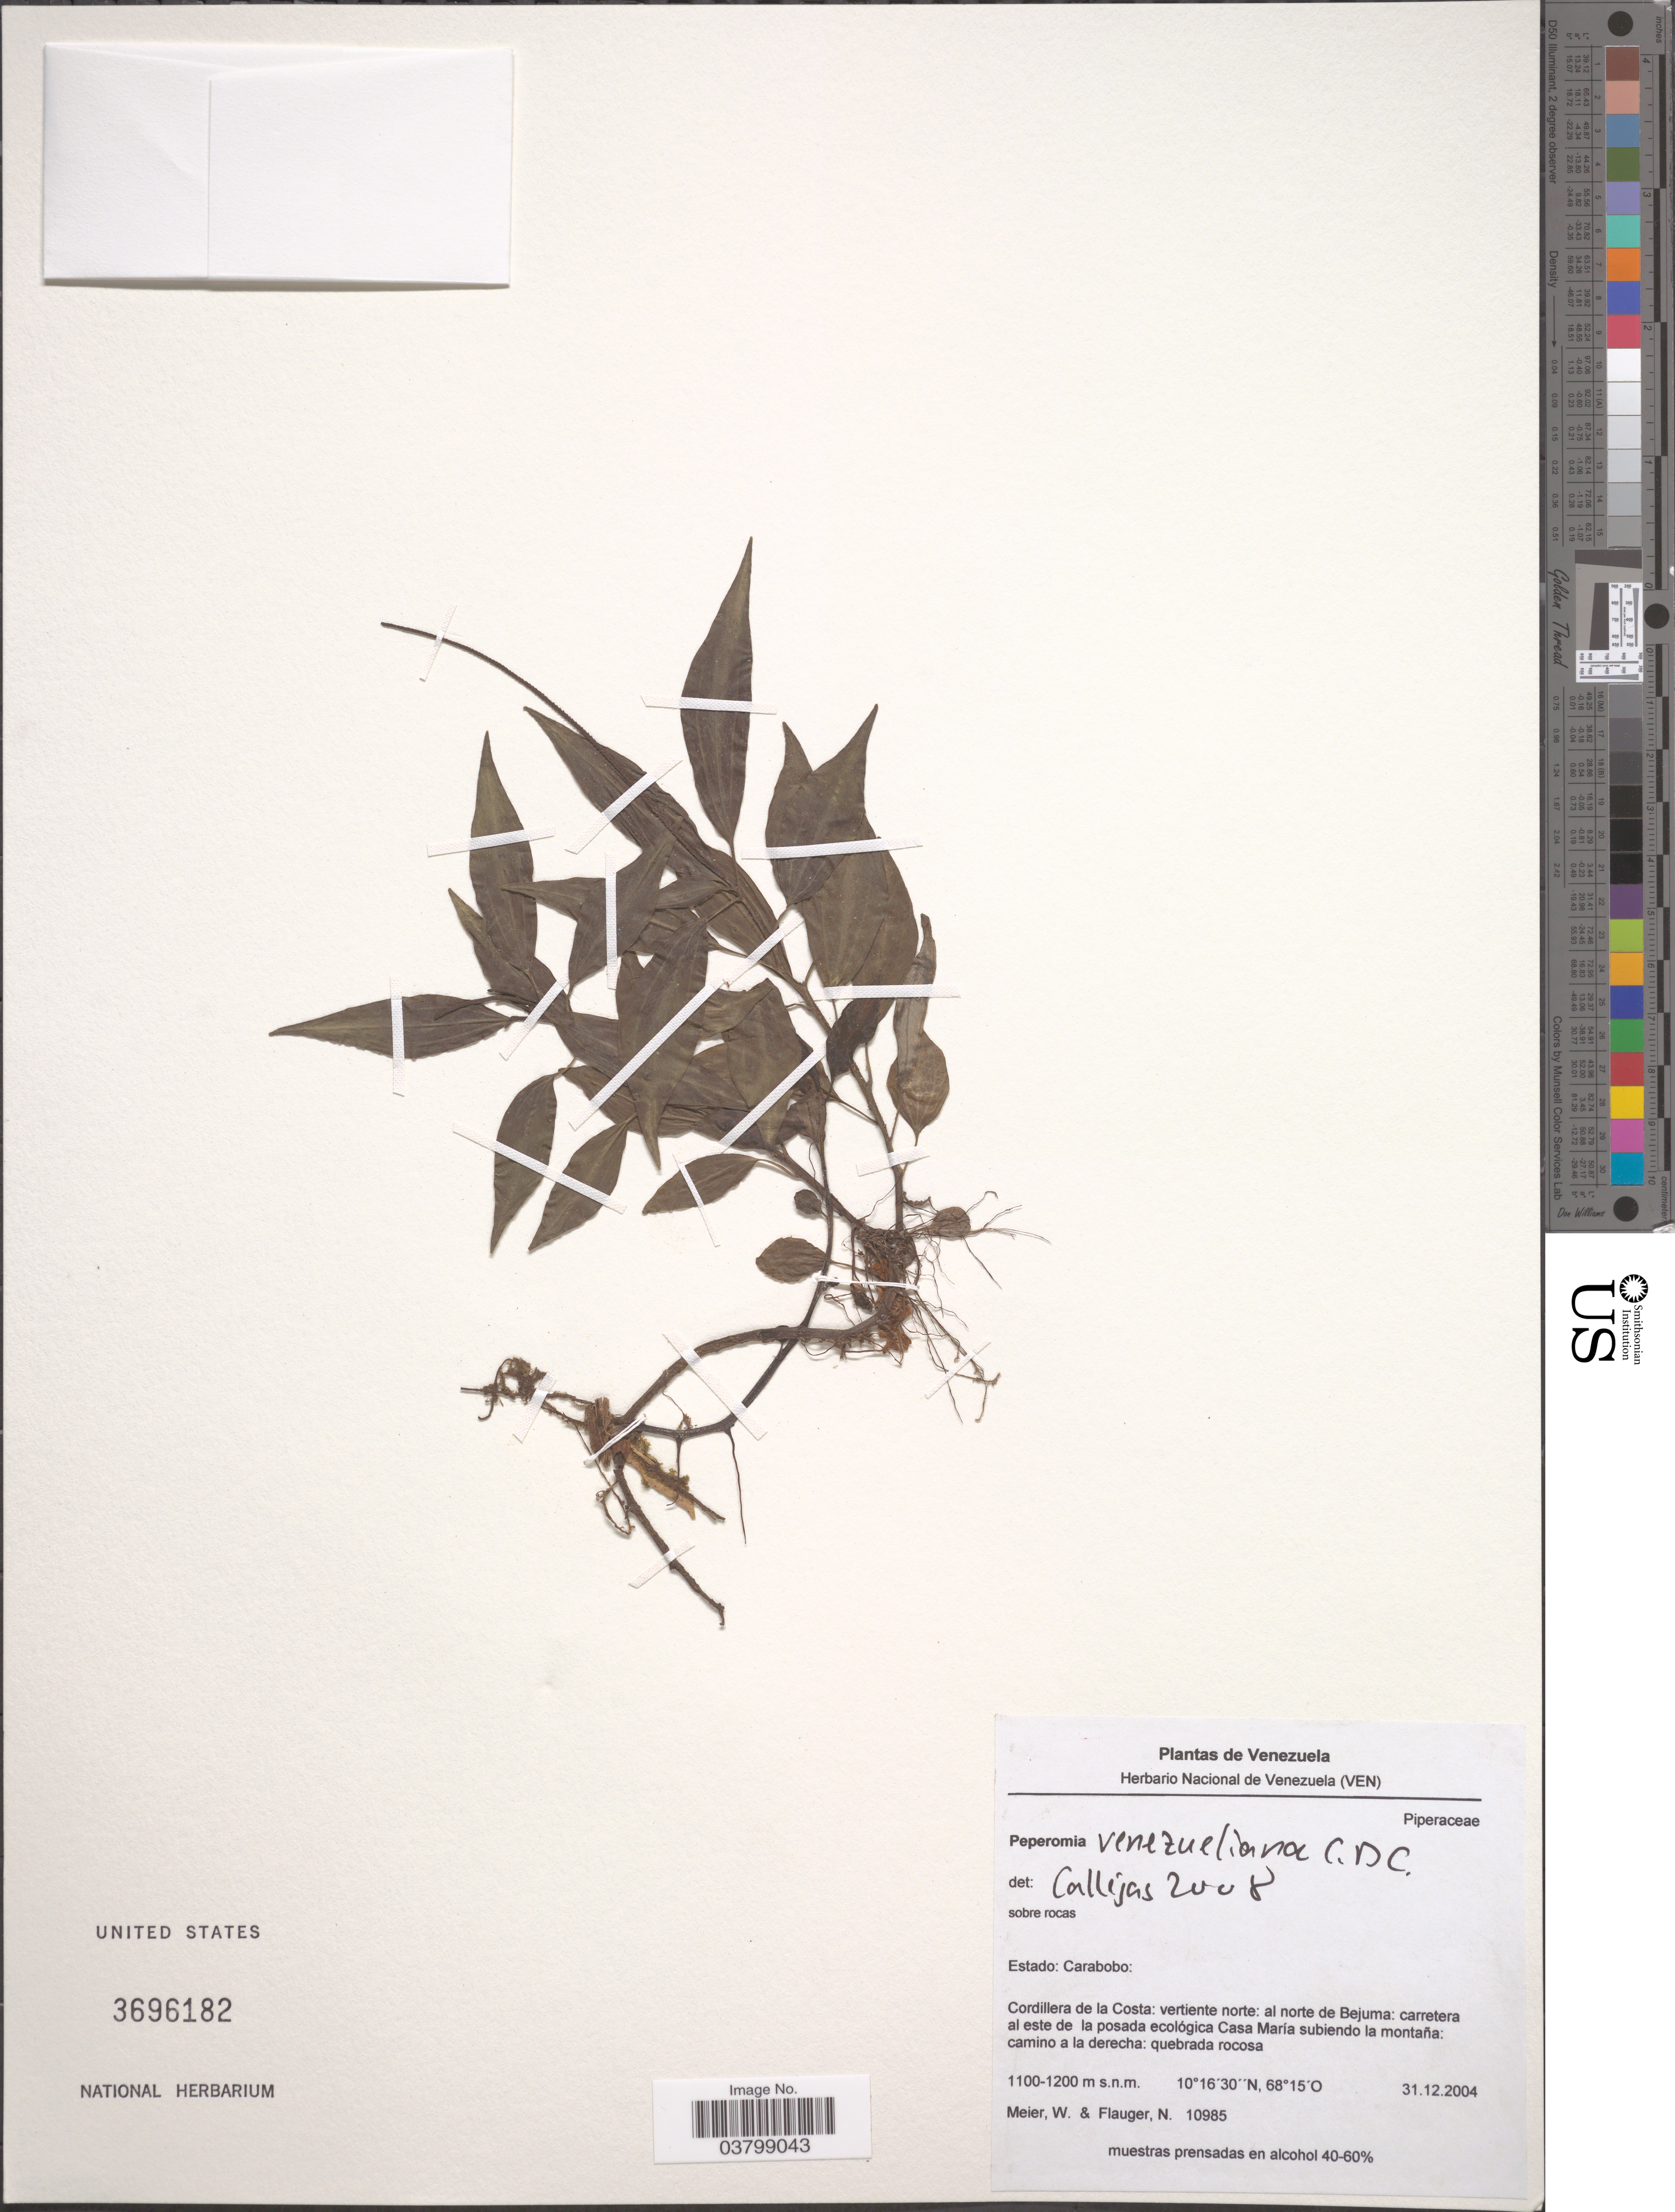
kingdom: Plantae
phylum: Tracheophyta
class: Magnoliopsida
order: Piperales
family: Piperaceae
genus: Peperomia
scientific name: Peperomia venezueliana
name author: C. DC.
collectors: W. Meier & N. Flauger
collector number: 10985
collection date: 2004-12-31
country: Venezuela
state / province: Carabobo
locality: Cordillera de la Costa: vertiente norte: al norte de Bejuma: carretera al este de la posada ecológica Casa María subiendo la montaña: camino a la derecha: quebrada rocosa.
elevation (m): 1100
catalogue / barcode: US 3696182